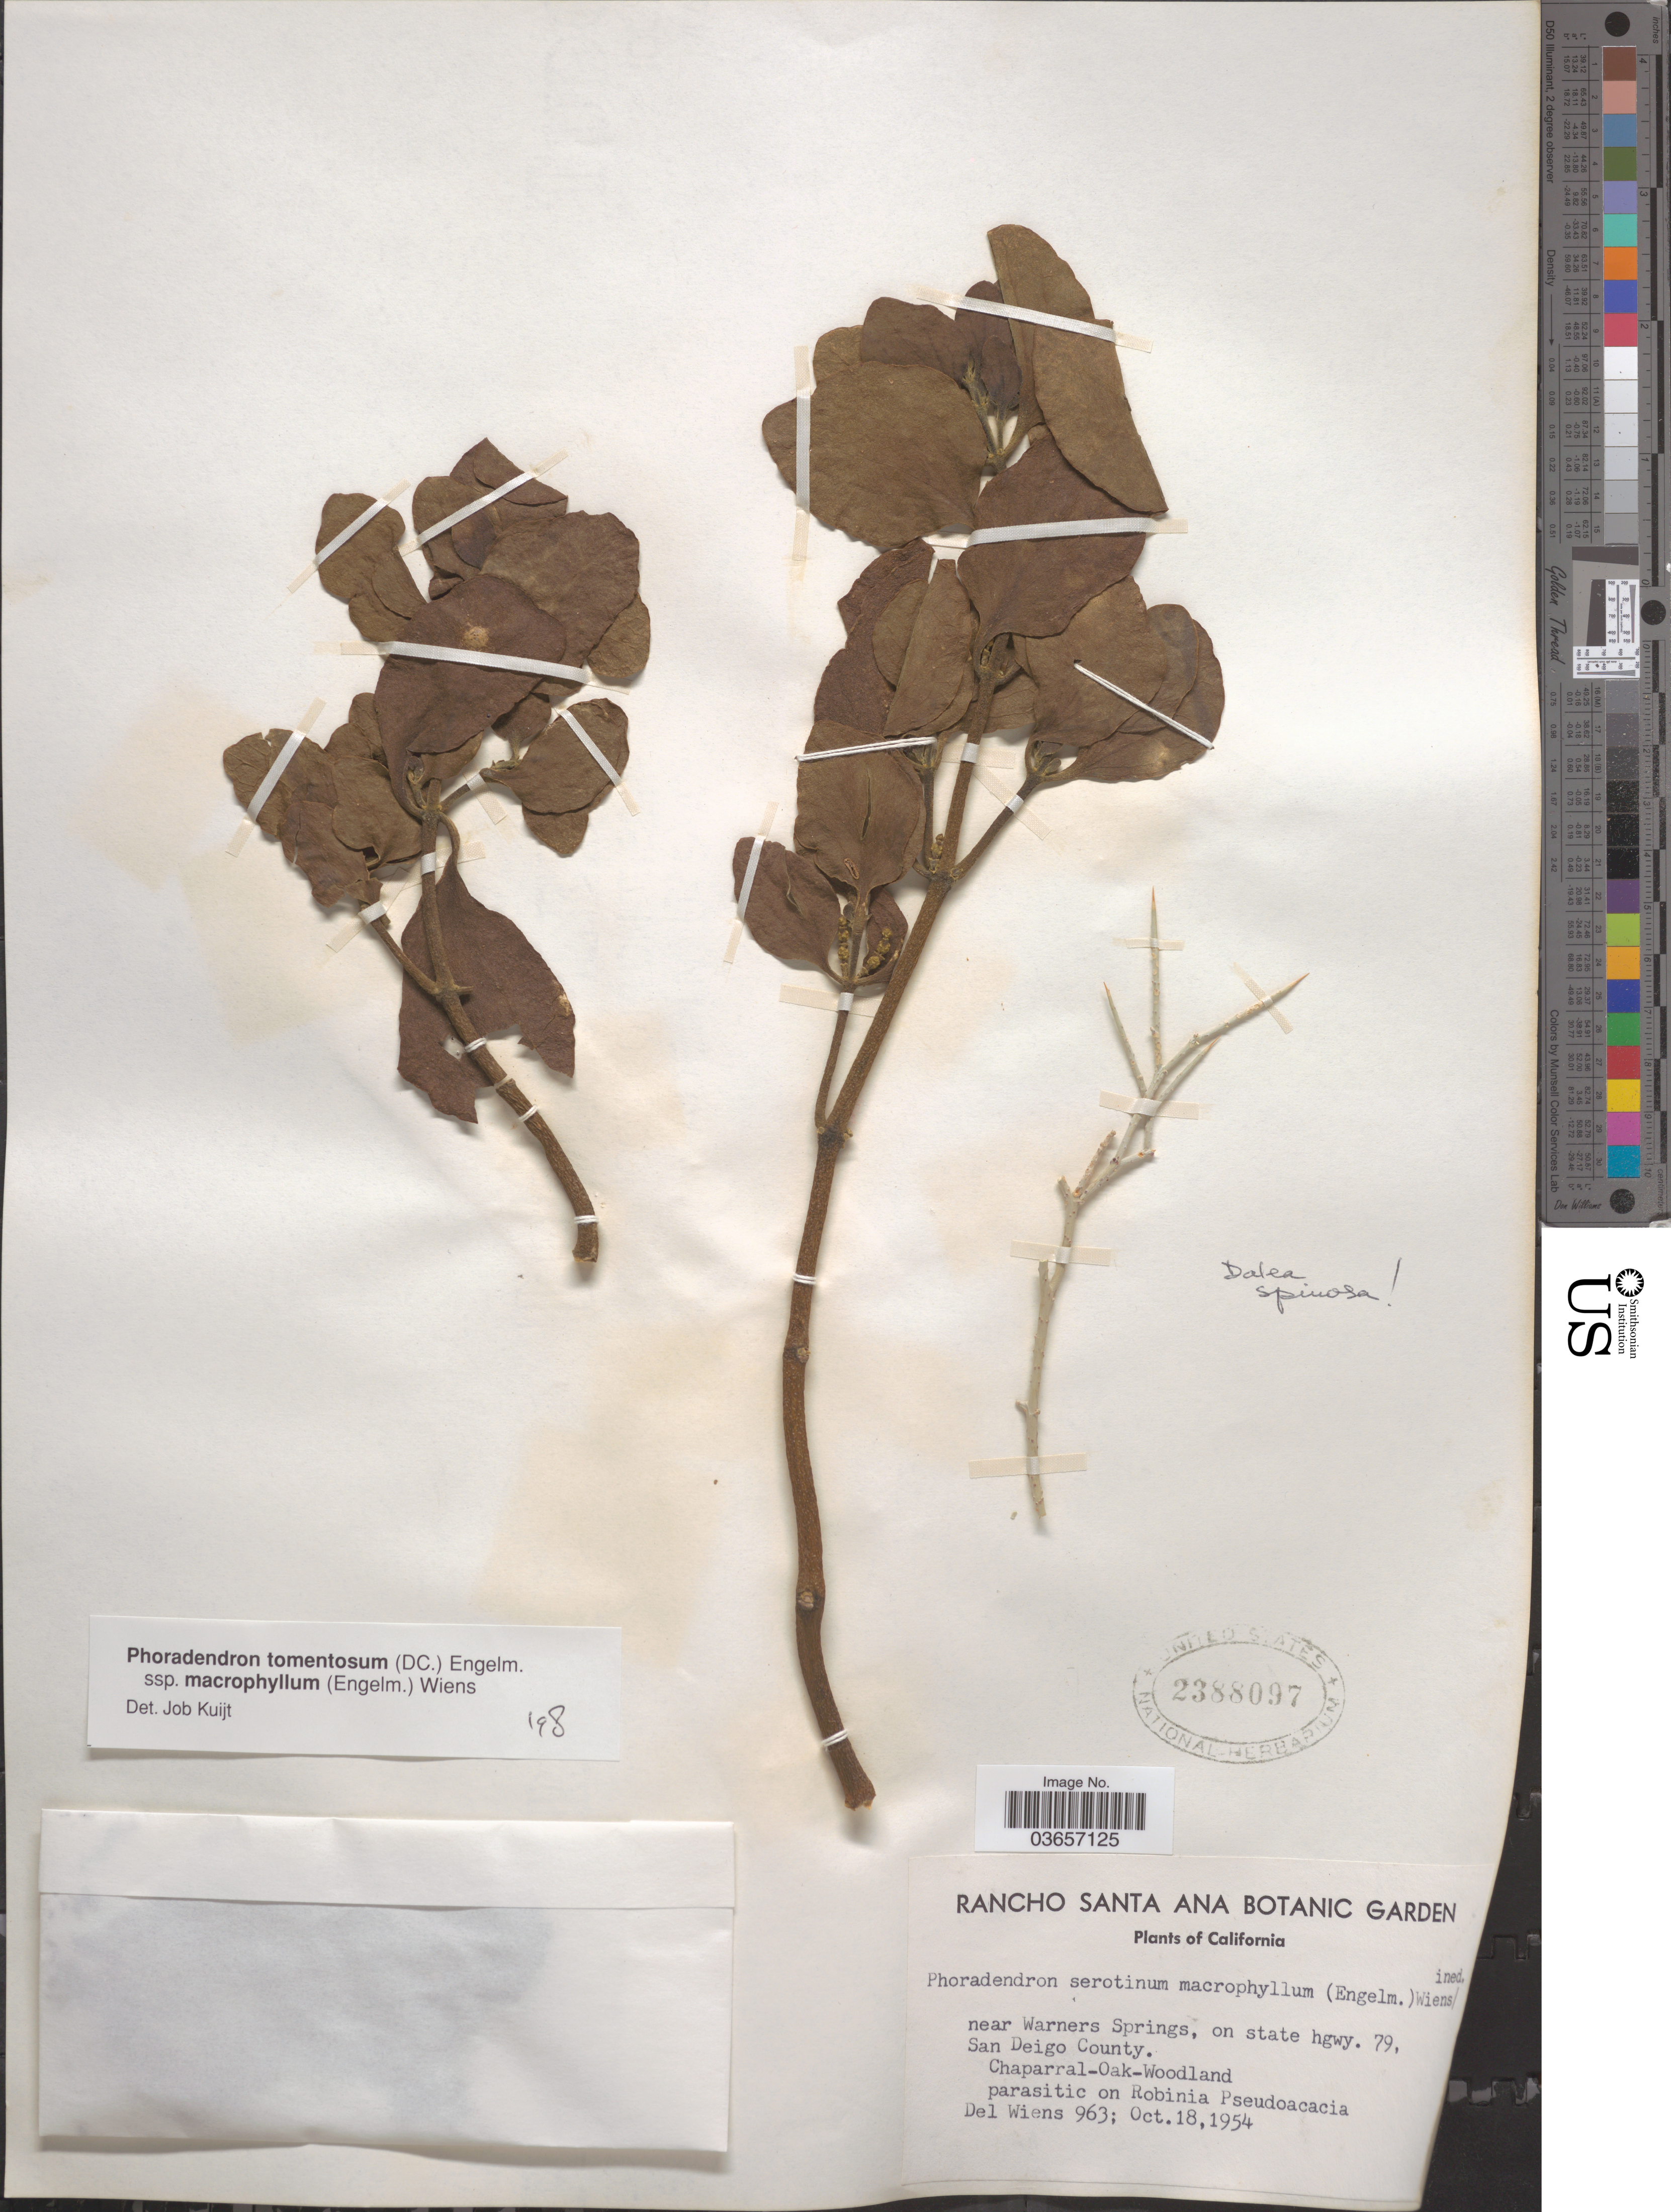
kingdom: Plantae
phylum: Tracheophyta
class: Magnoliopsida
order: Santalales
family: Viscaceae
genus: Phoradendron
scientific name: Phoradendron tomentosum subsp. macrophyllum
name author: DC.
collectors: D. Wiens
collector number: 963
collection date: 1954-10-18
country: United States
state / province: California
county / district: San Diego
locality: Near Warners Springs, on state hgwy. 79, San Diego County.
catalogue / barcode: US 2388097